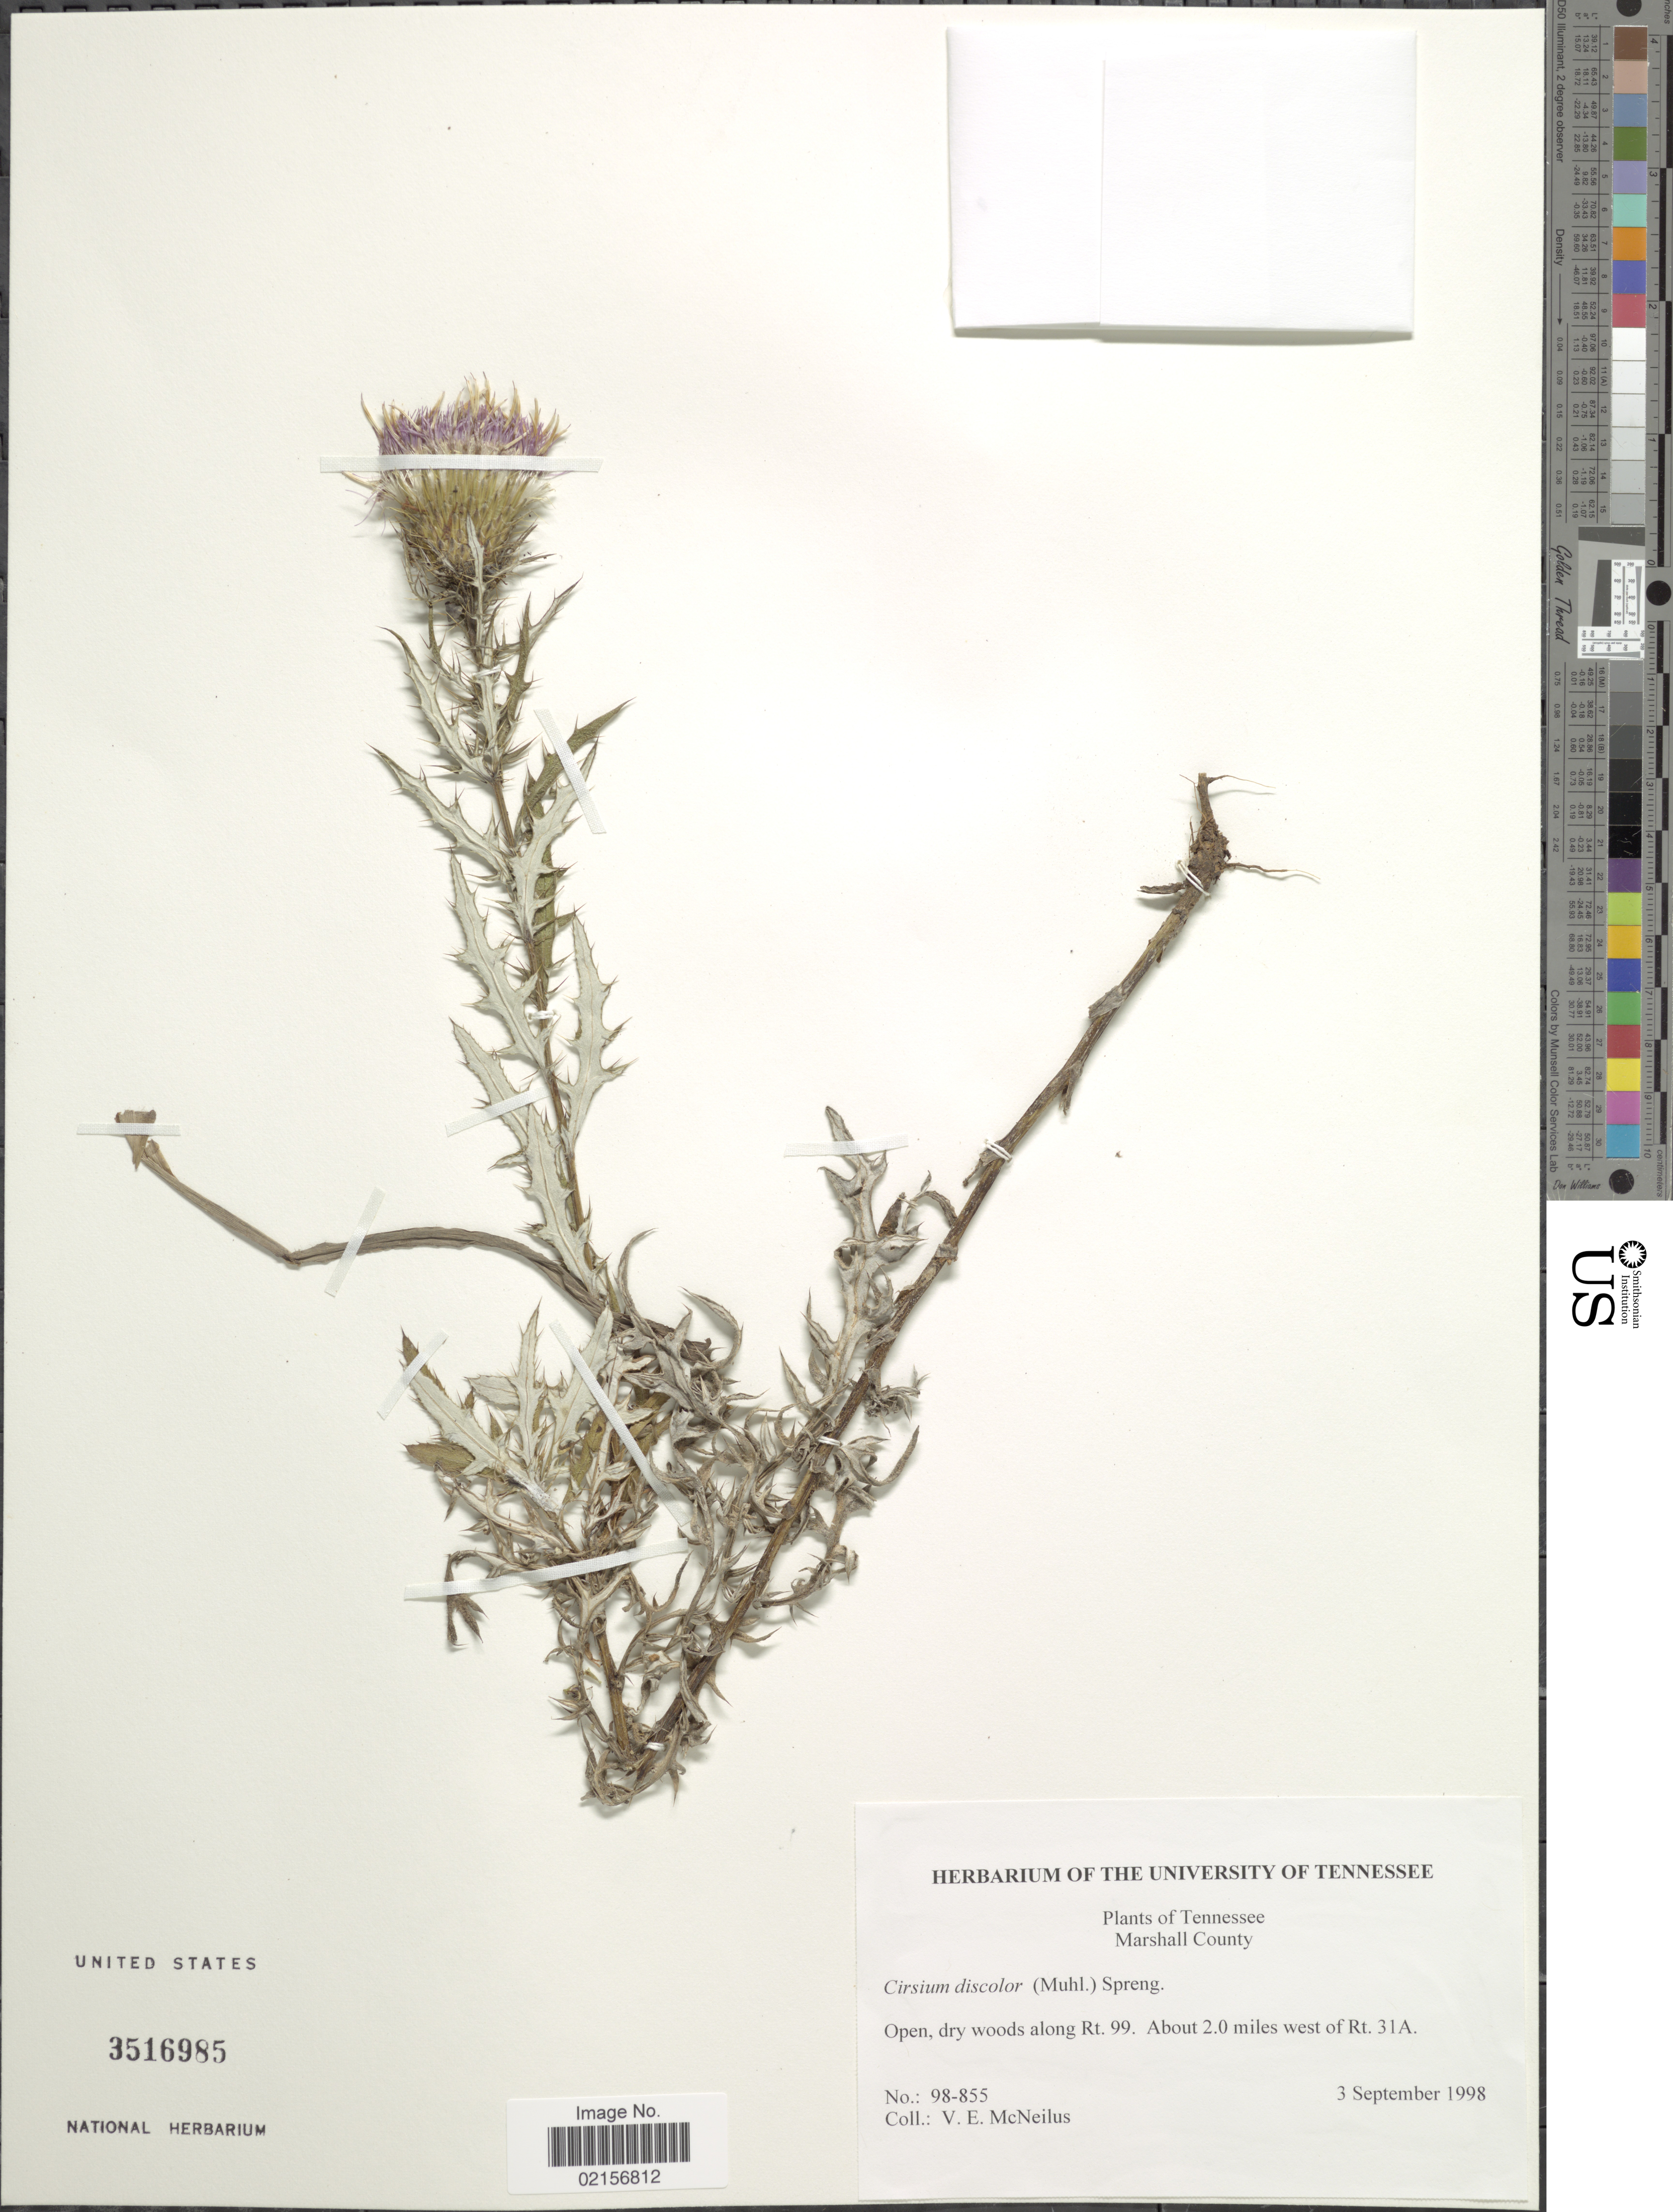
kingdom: Plantae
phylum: Tracheophyta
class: Magnoliopsida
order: Asterales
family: Asteraceae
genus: Cirsium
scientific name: Cirsium discolor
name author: (Muhl. ex Willd.) Spreng.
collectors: V. Mcneilus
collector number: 98-855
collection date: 1998-09-03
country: United States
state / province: Tennessee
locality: Marshall County, open, dry woods along Rt.99, about 2.0 miles west of Rt. 31A.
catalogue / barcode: US 3516985